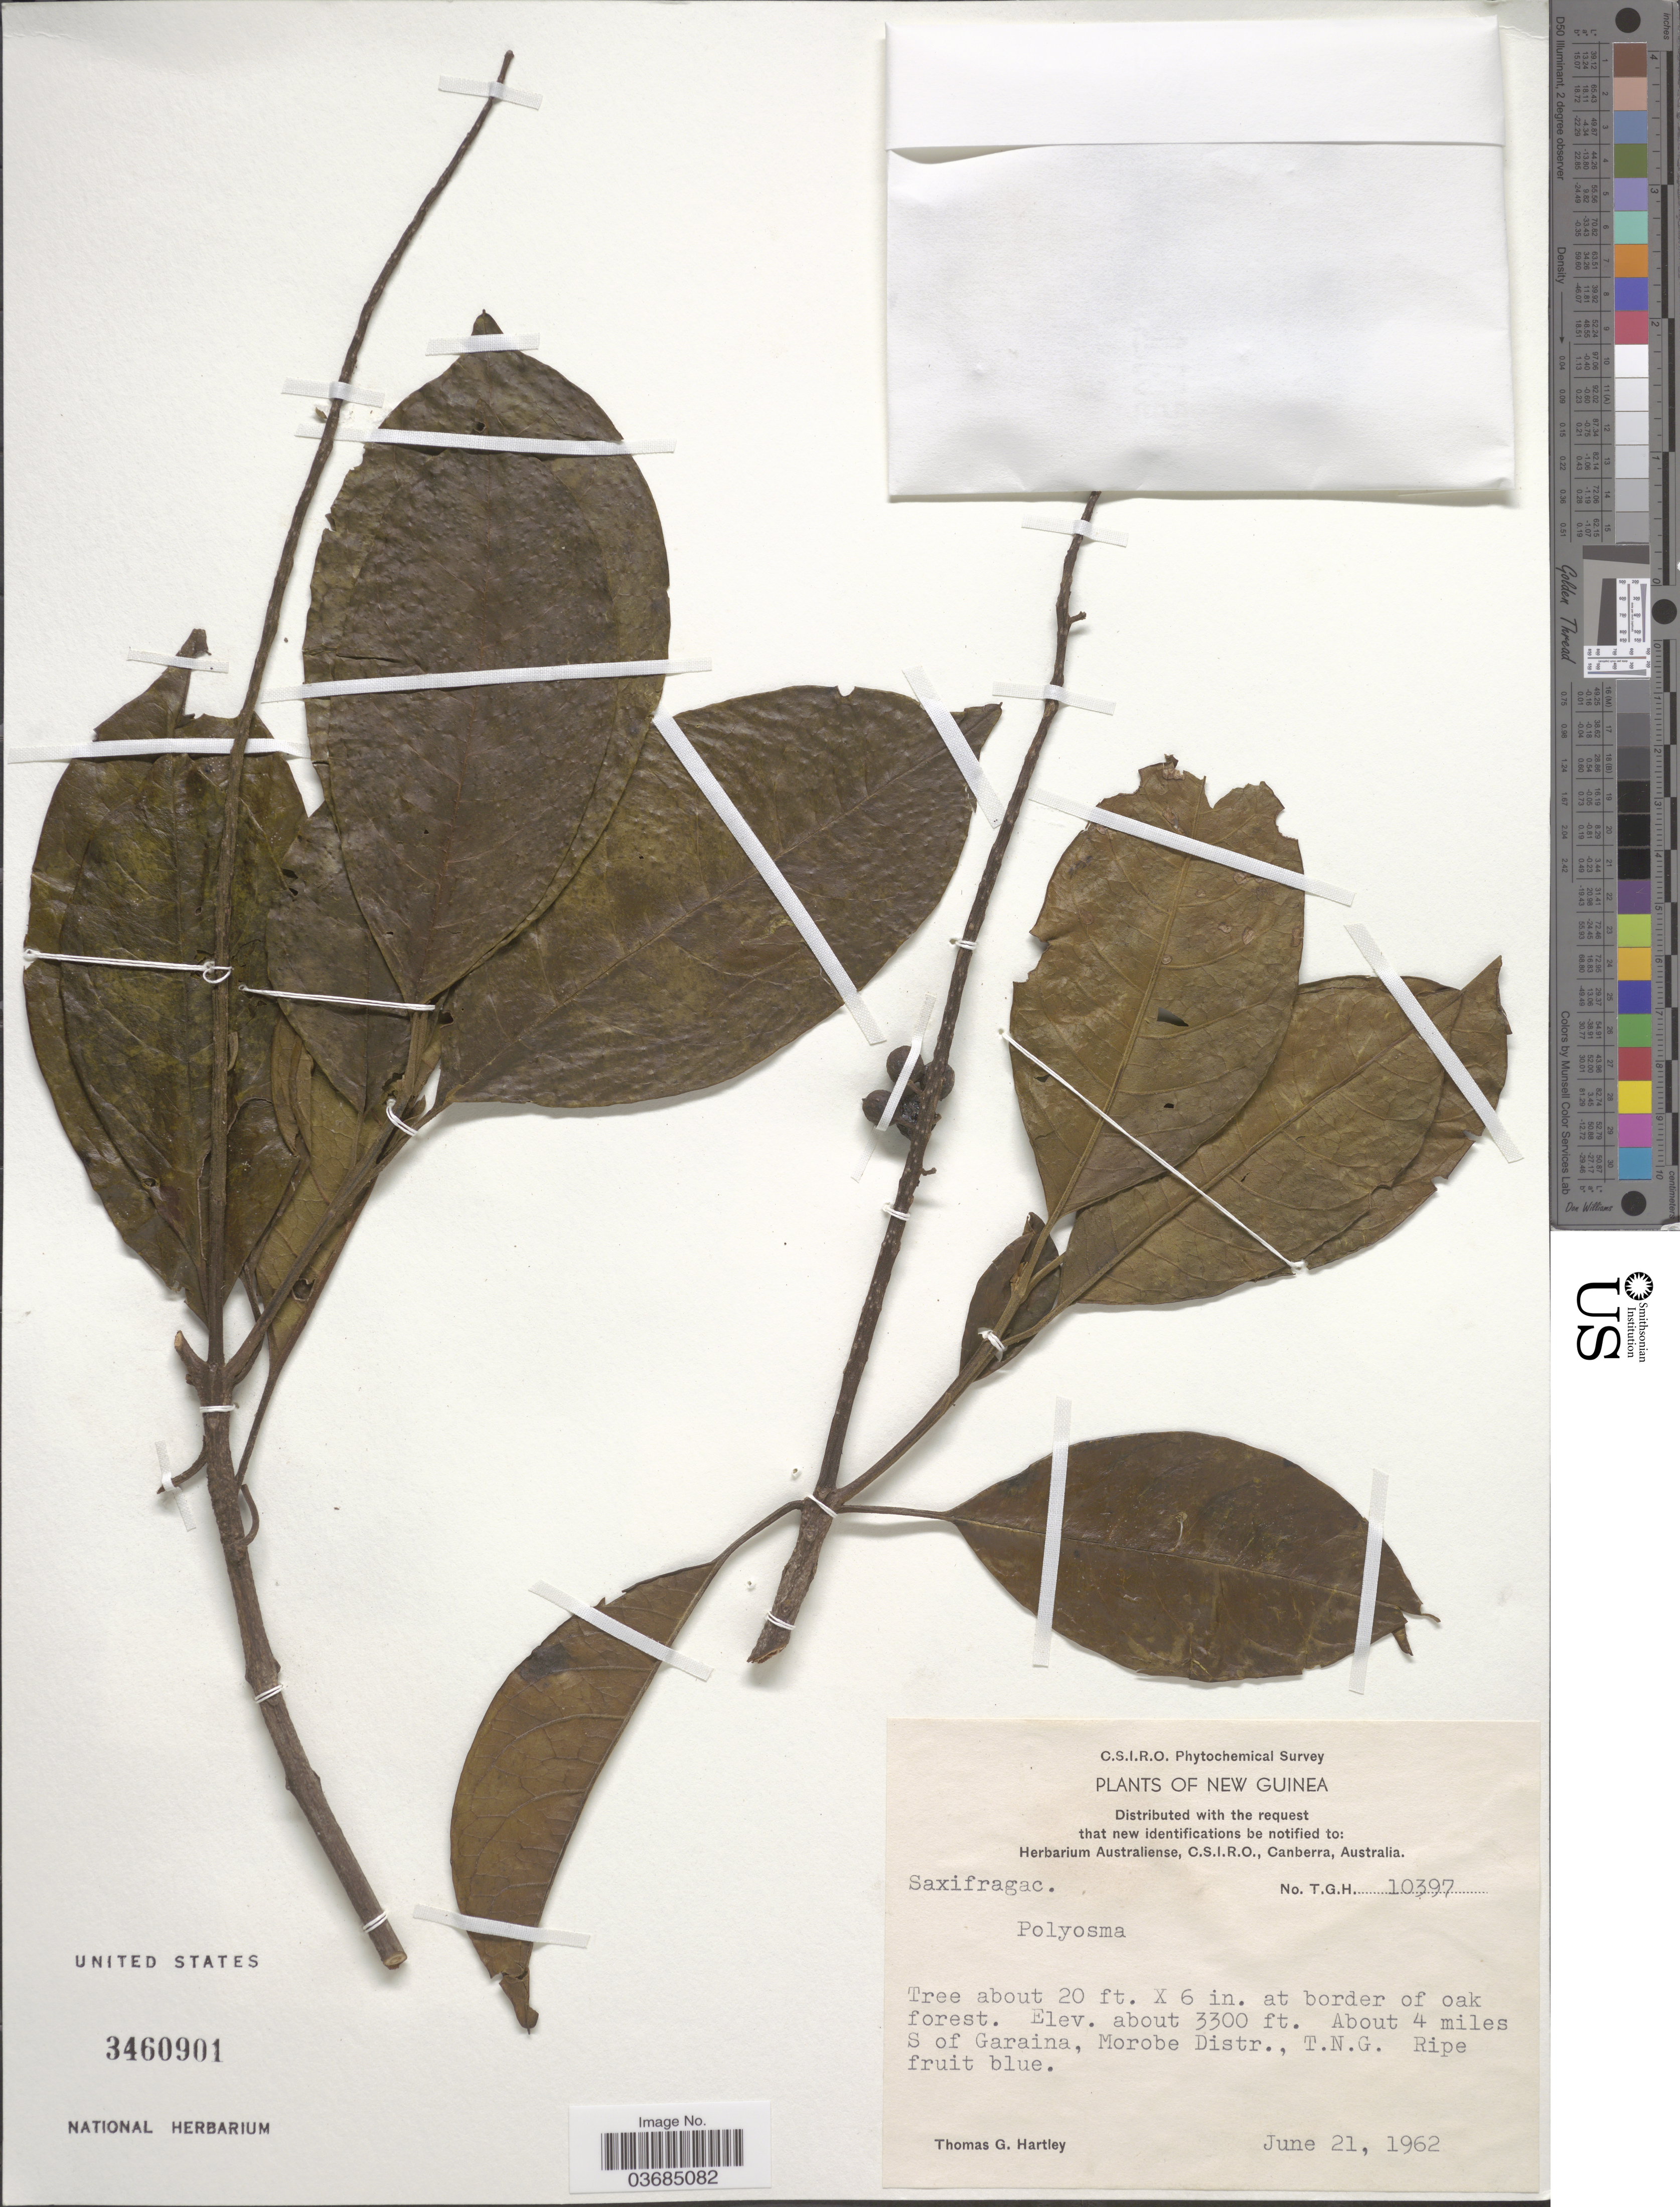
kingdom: Plantae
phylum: Tracheophyta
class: Magnoliopsida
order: Escalloniales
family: Escalloniaceae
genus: Polyosma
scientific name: Polyosma sp.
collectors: T. G. Hartley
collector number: T.G.H.10397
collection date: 1962-06-21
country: Papua New Guinea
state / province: Morobe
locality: C.S.I.R.O. Phytochemical Survey. New Guinea. About 4 miles S of Garaina, Morobe Distr., T.N.G.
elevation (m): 1006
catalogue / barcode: US 3460901